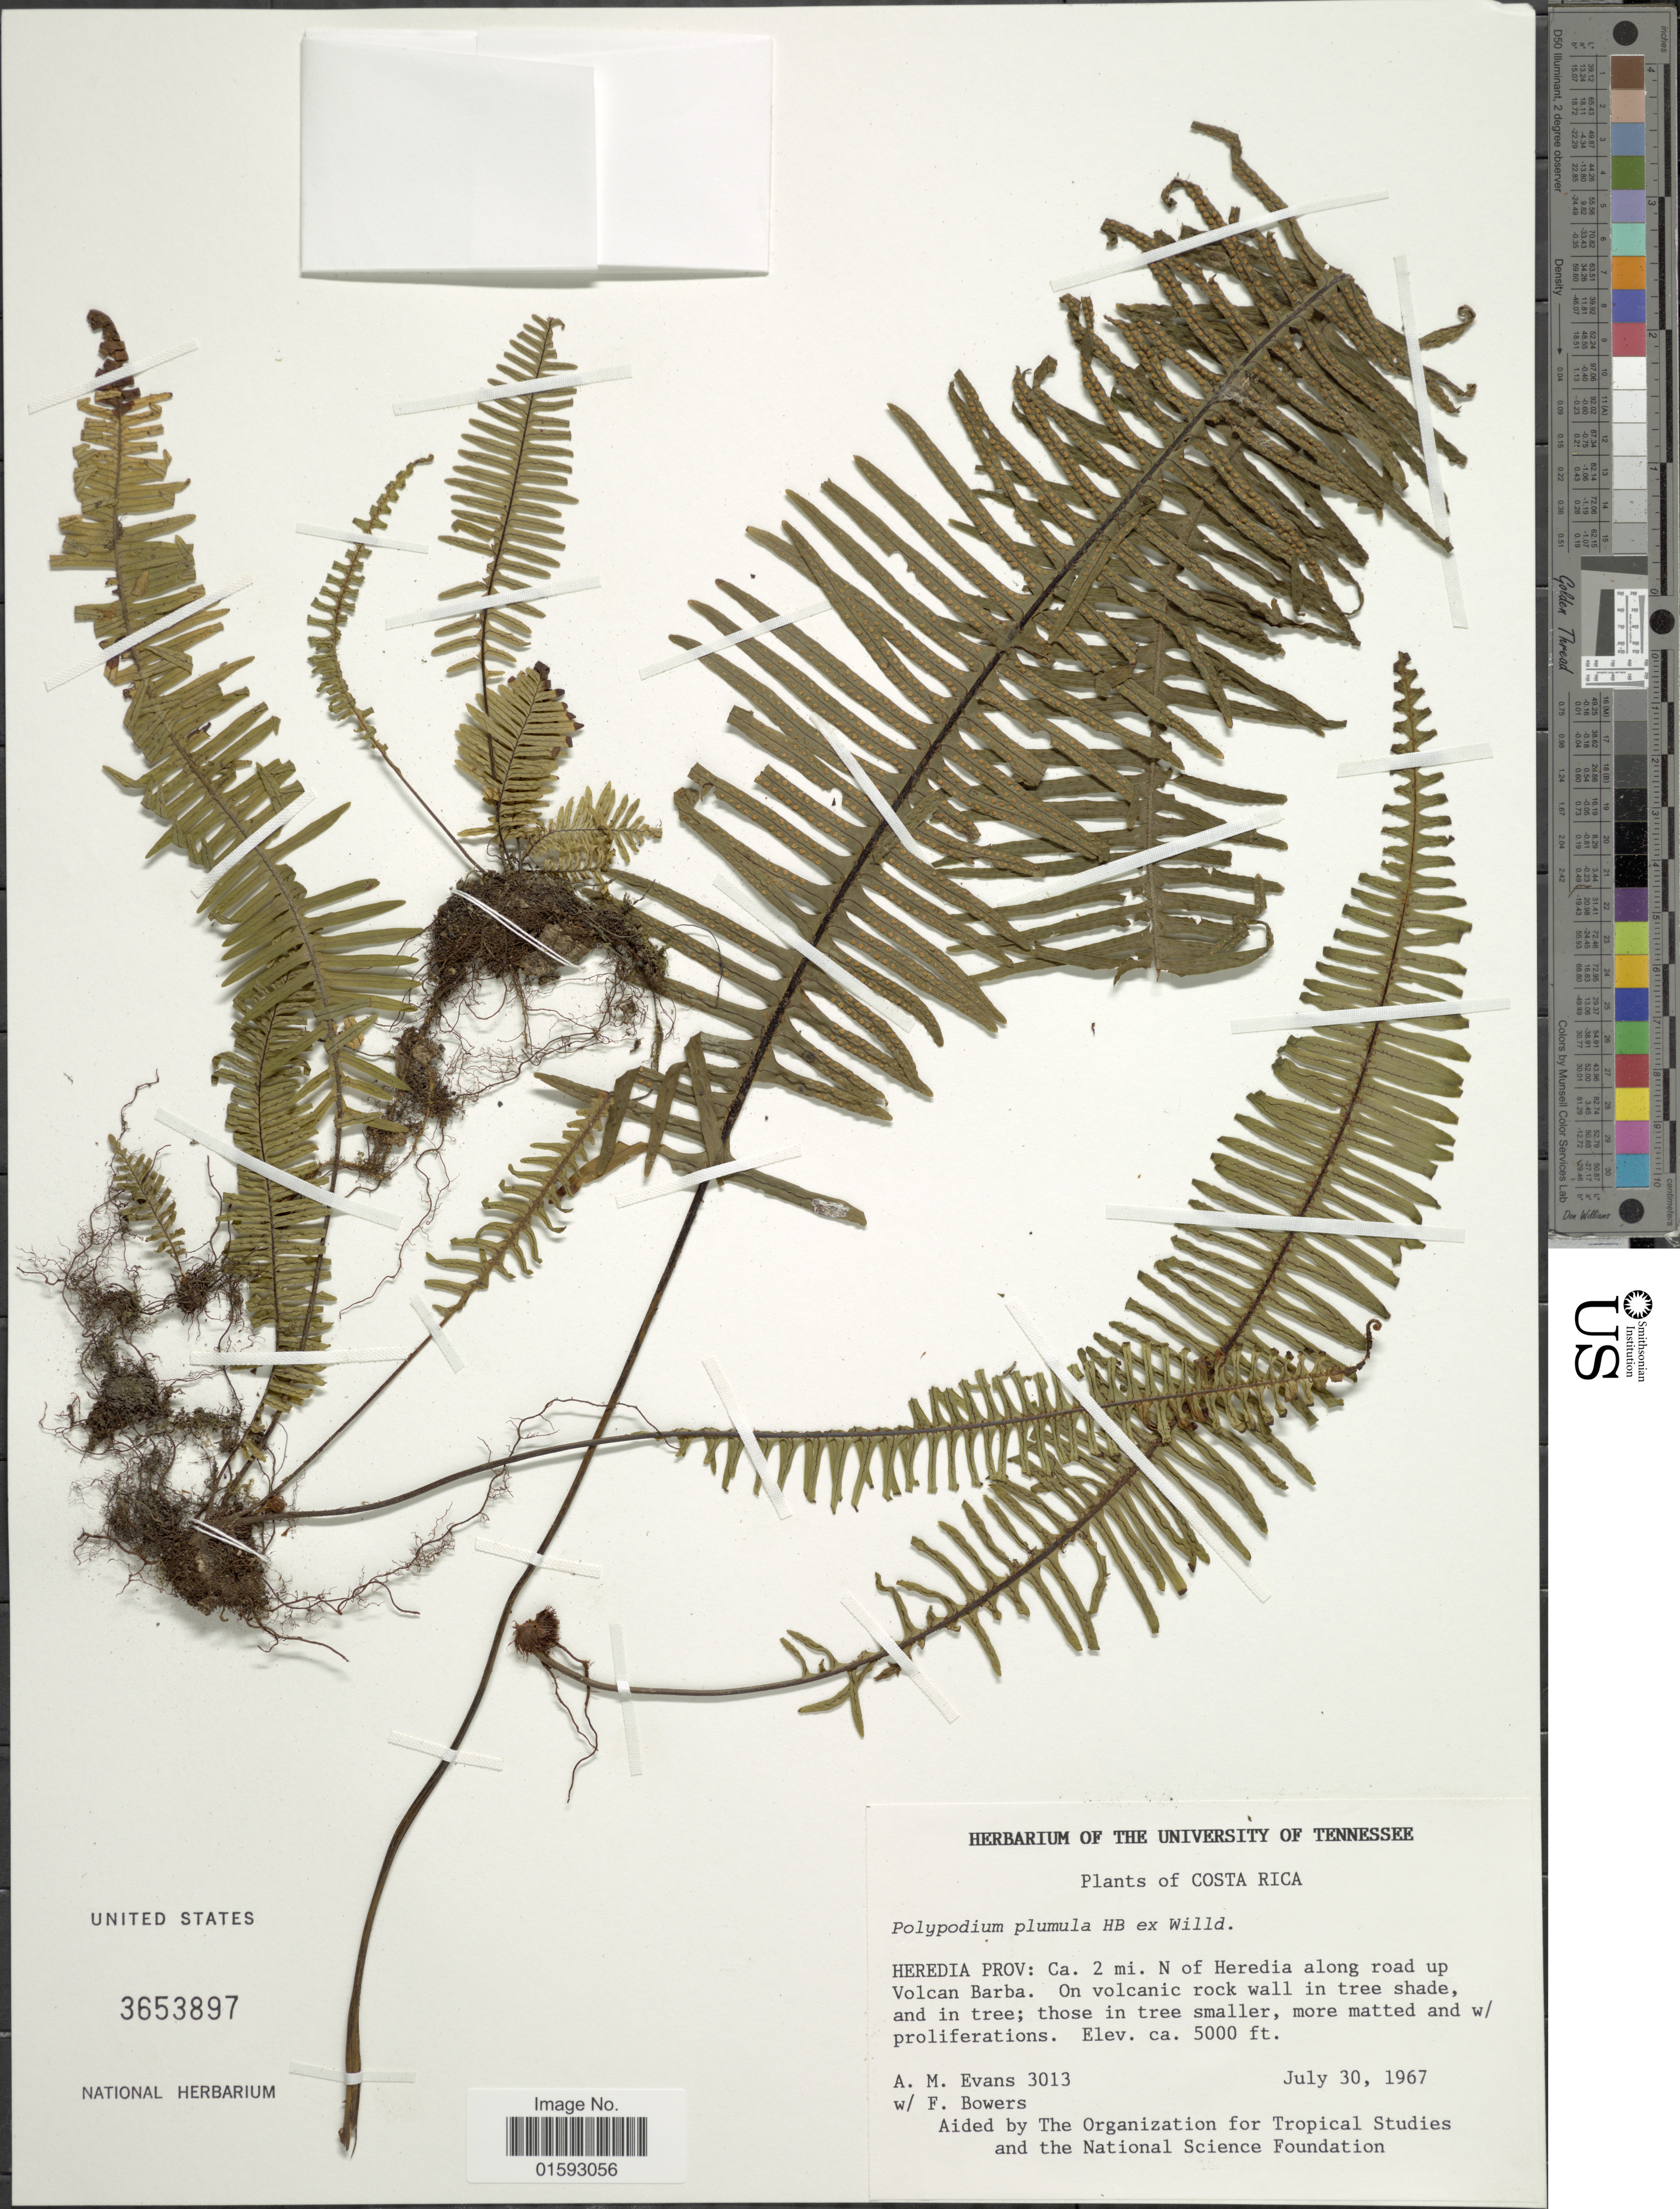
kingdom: Plantae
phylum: Tracheophyta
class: Polypodiopsida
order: Polypodiales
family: Polypodiaceae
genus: Pecluma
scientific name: Pecluma plumula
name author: (Humb. & Bonpl. ex Willd.) M.G. Price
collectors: A. M. Evans, W. Bowers & F. Bowers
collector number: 3013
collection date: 1967-07-30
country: Costa Rica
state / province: Heredia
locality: Ca. 2 mi. N of Heredia along road up Volcan Barba. On volcanic rock wall in tree shade, and in tree; those in tree smaller, more matted and w/ proliferations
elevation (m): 1524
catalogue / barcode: US 3653897